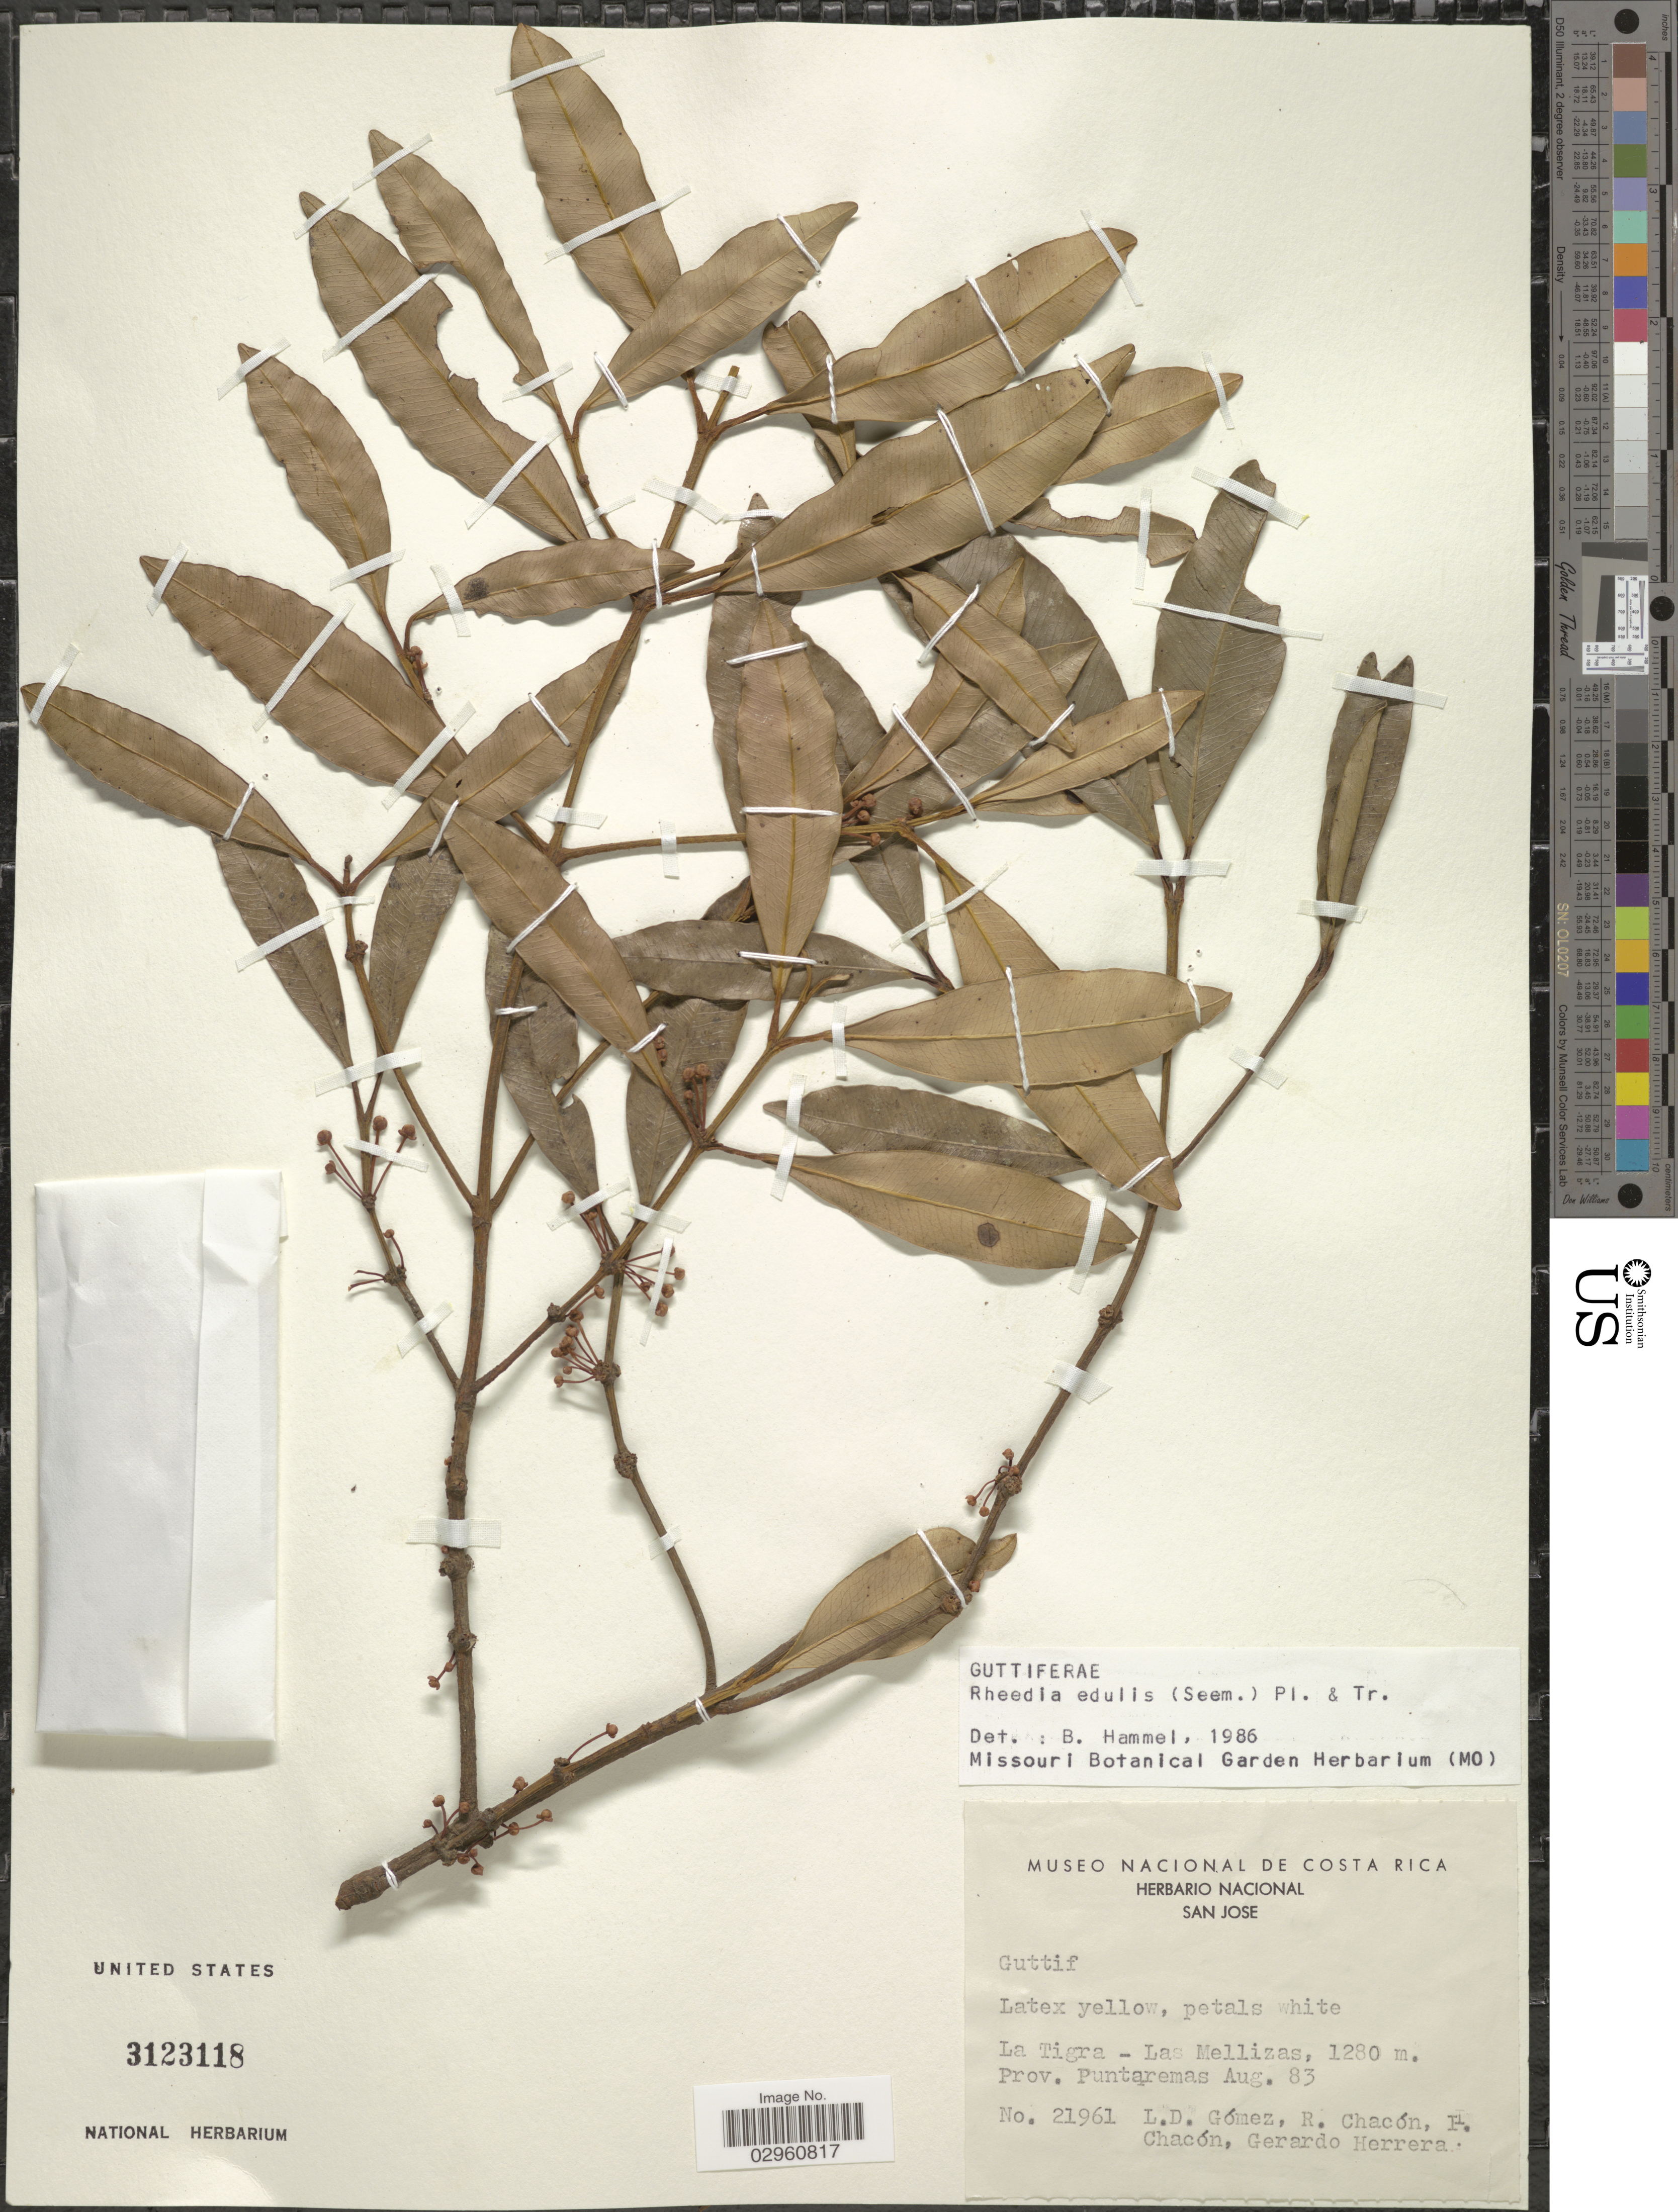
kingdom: Plantae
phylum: Tracheophyta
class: Magnoliopsida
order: Malpighiales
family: Clusiaceae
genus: Garcinia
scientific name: Garcinia intermedia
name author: (Pittier) Hammel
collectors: L. D. Gómez, R. Chacón, I. Chacón & G. Herrera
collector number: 21961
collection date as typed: Transcribed d/m/y: /8/83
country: Costa Rica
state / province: Puntarenas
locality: La Tigra - Las Mellizas.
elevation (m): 1280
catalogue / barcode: US 3123118